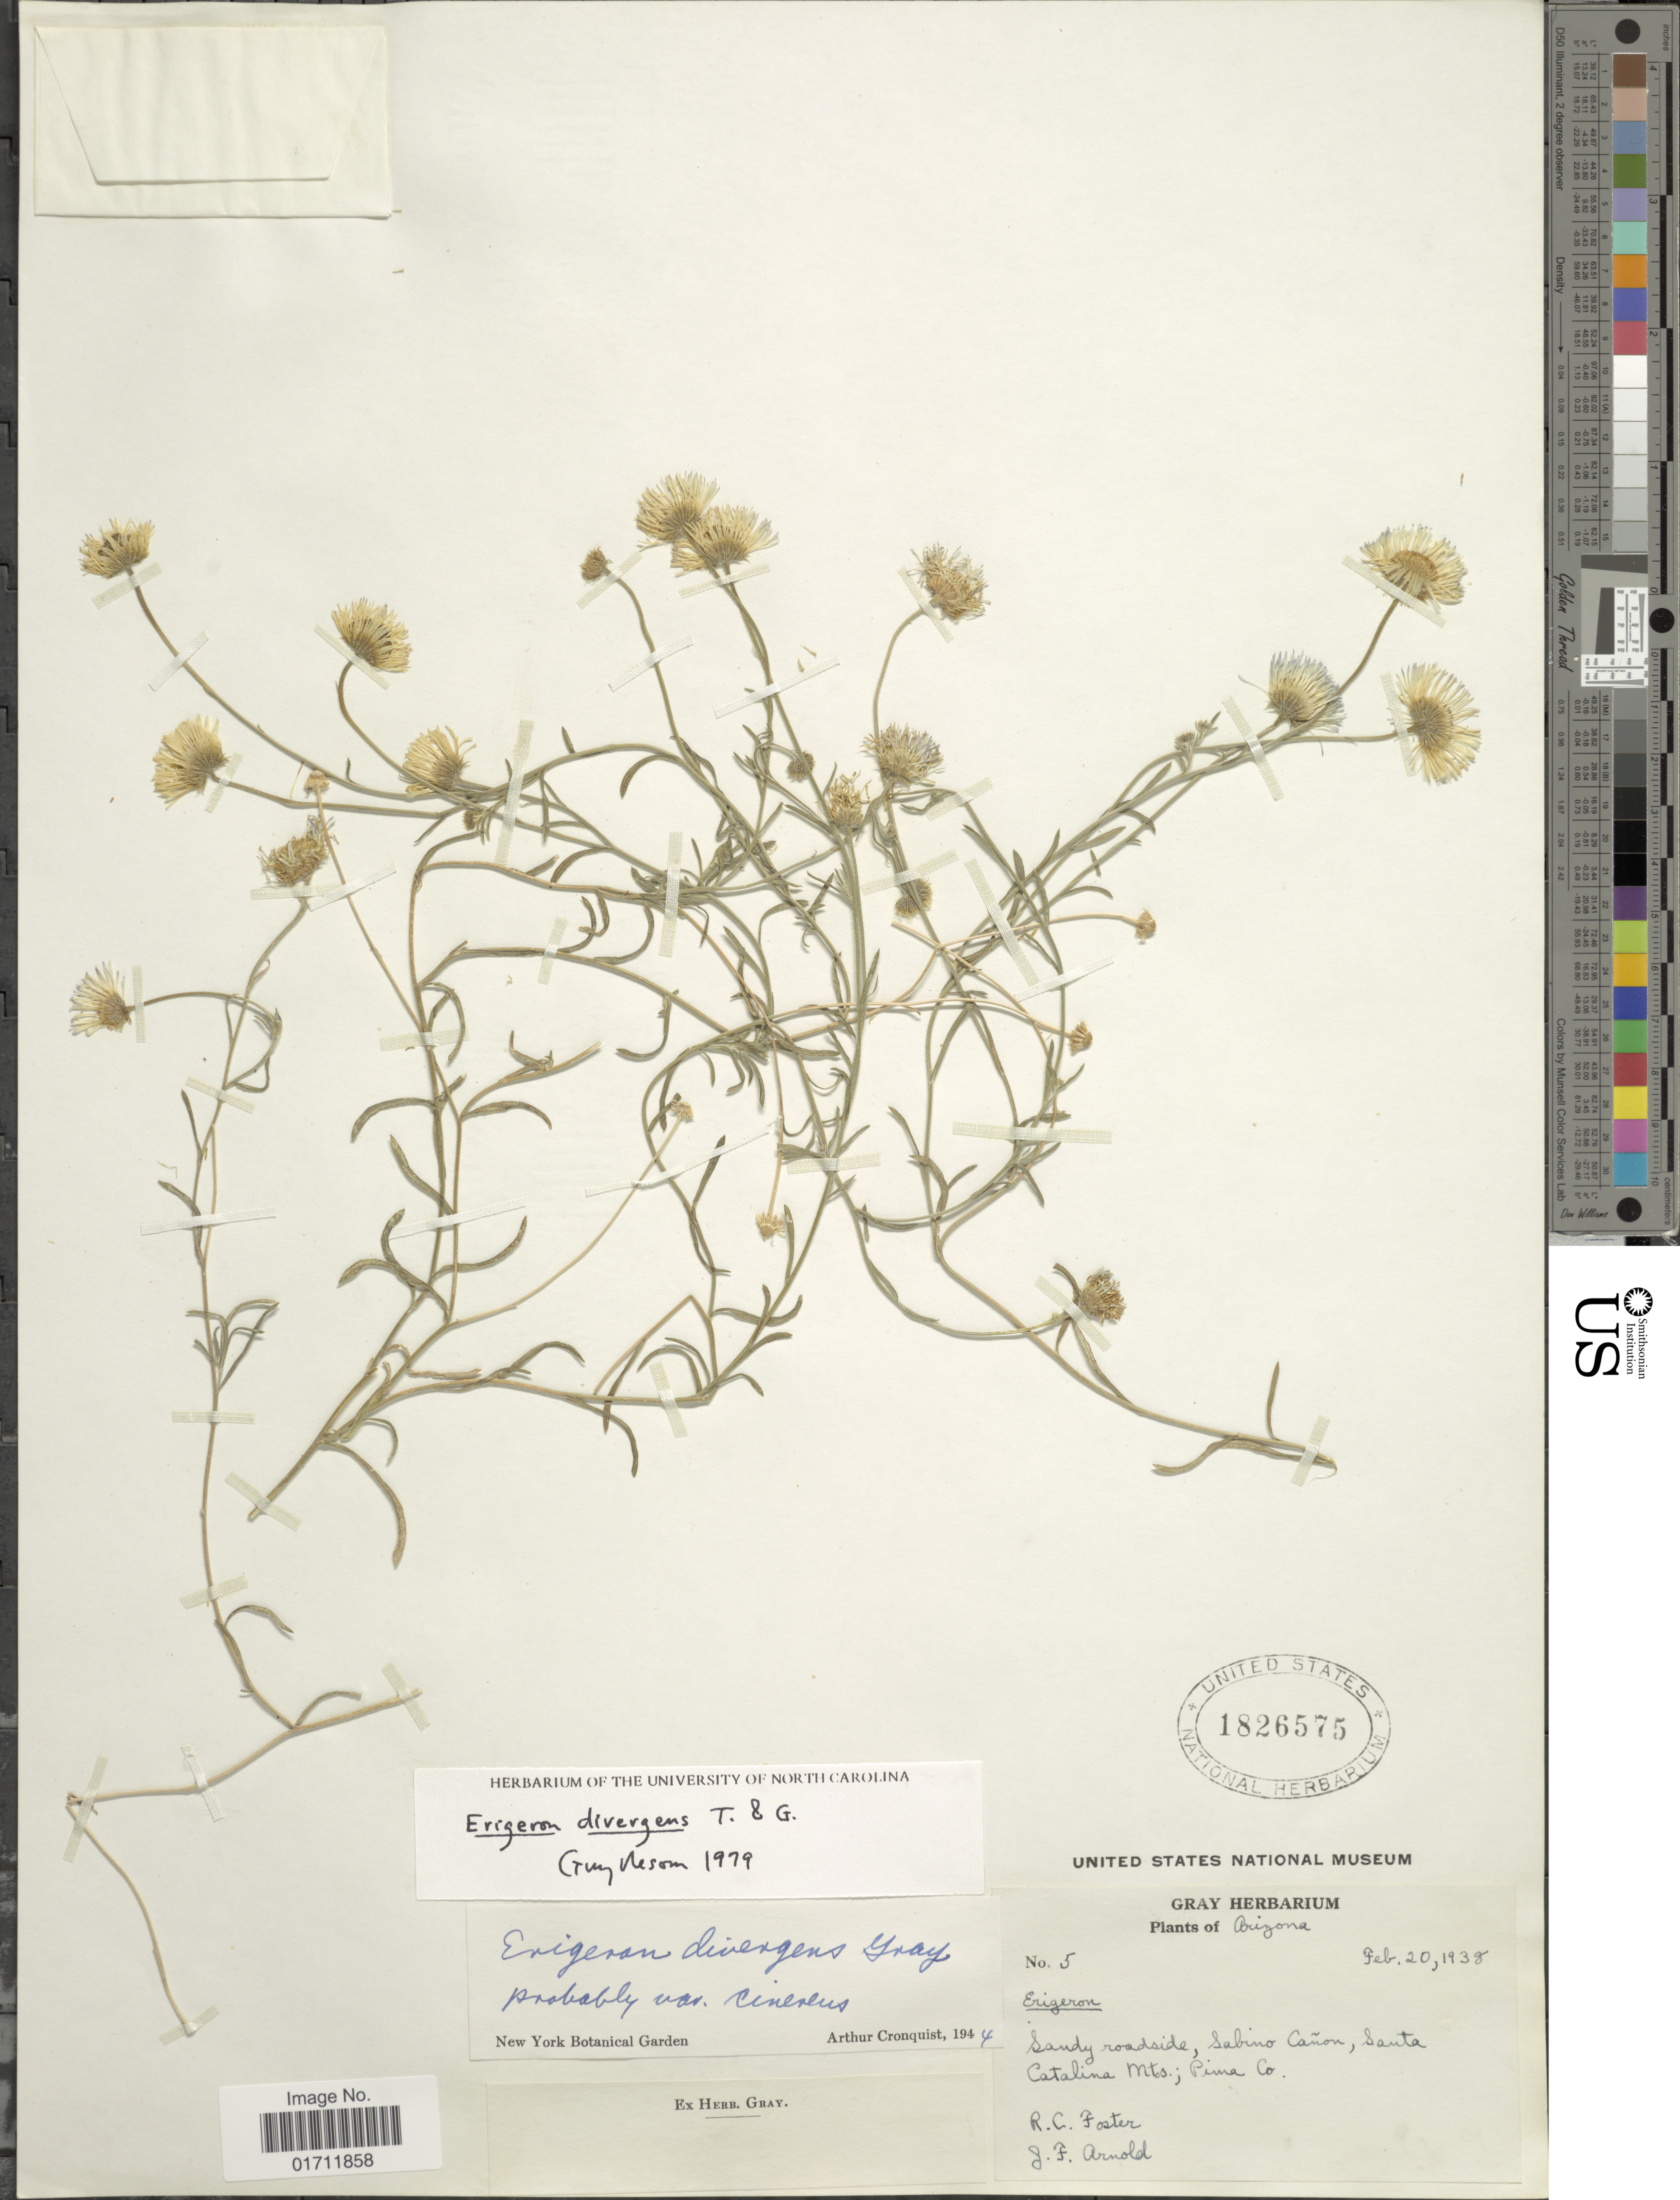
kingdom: Plantae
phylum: Tracheophyta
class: Magnoliopsida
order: Asterales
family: Asteraceae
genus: Erigeron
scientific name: Erigeron divergens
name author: Torr. & A. Gray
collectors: R. C. Foster & J. F. Arnold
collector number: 5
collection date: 1938-02-20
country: United States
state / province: Arizona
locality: Sandy roadside, Sabino Cañon, Santa Catalina Mts; Pina Co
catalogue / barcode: US 1826575